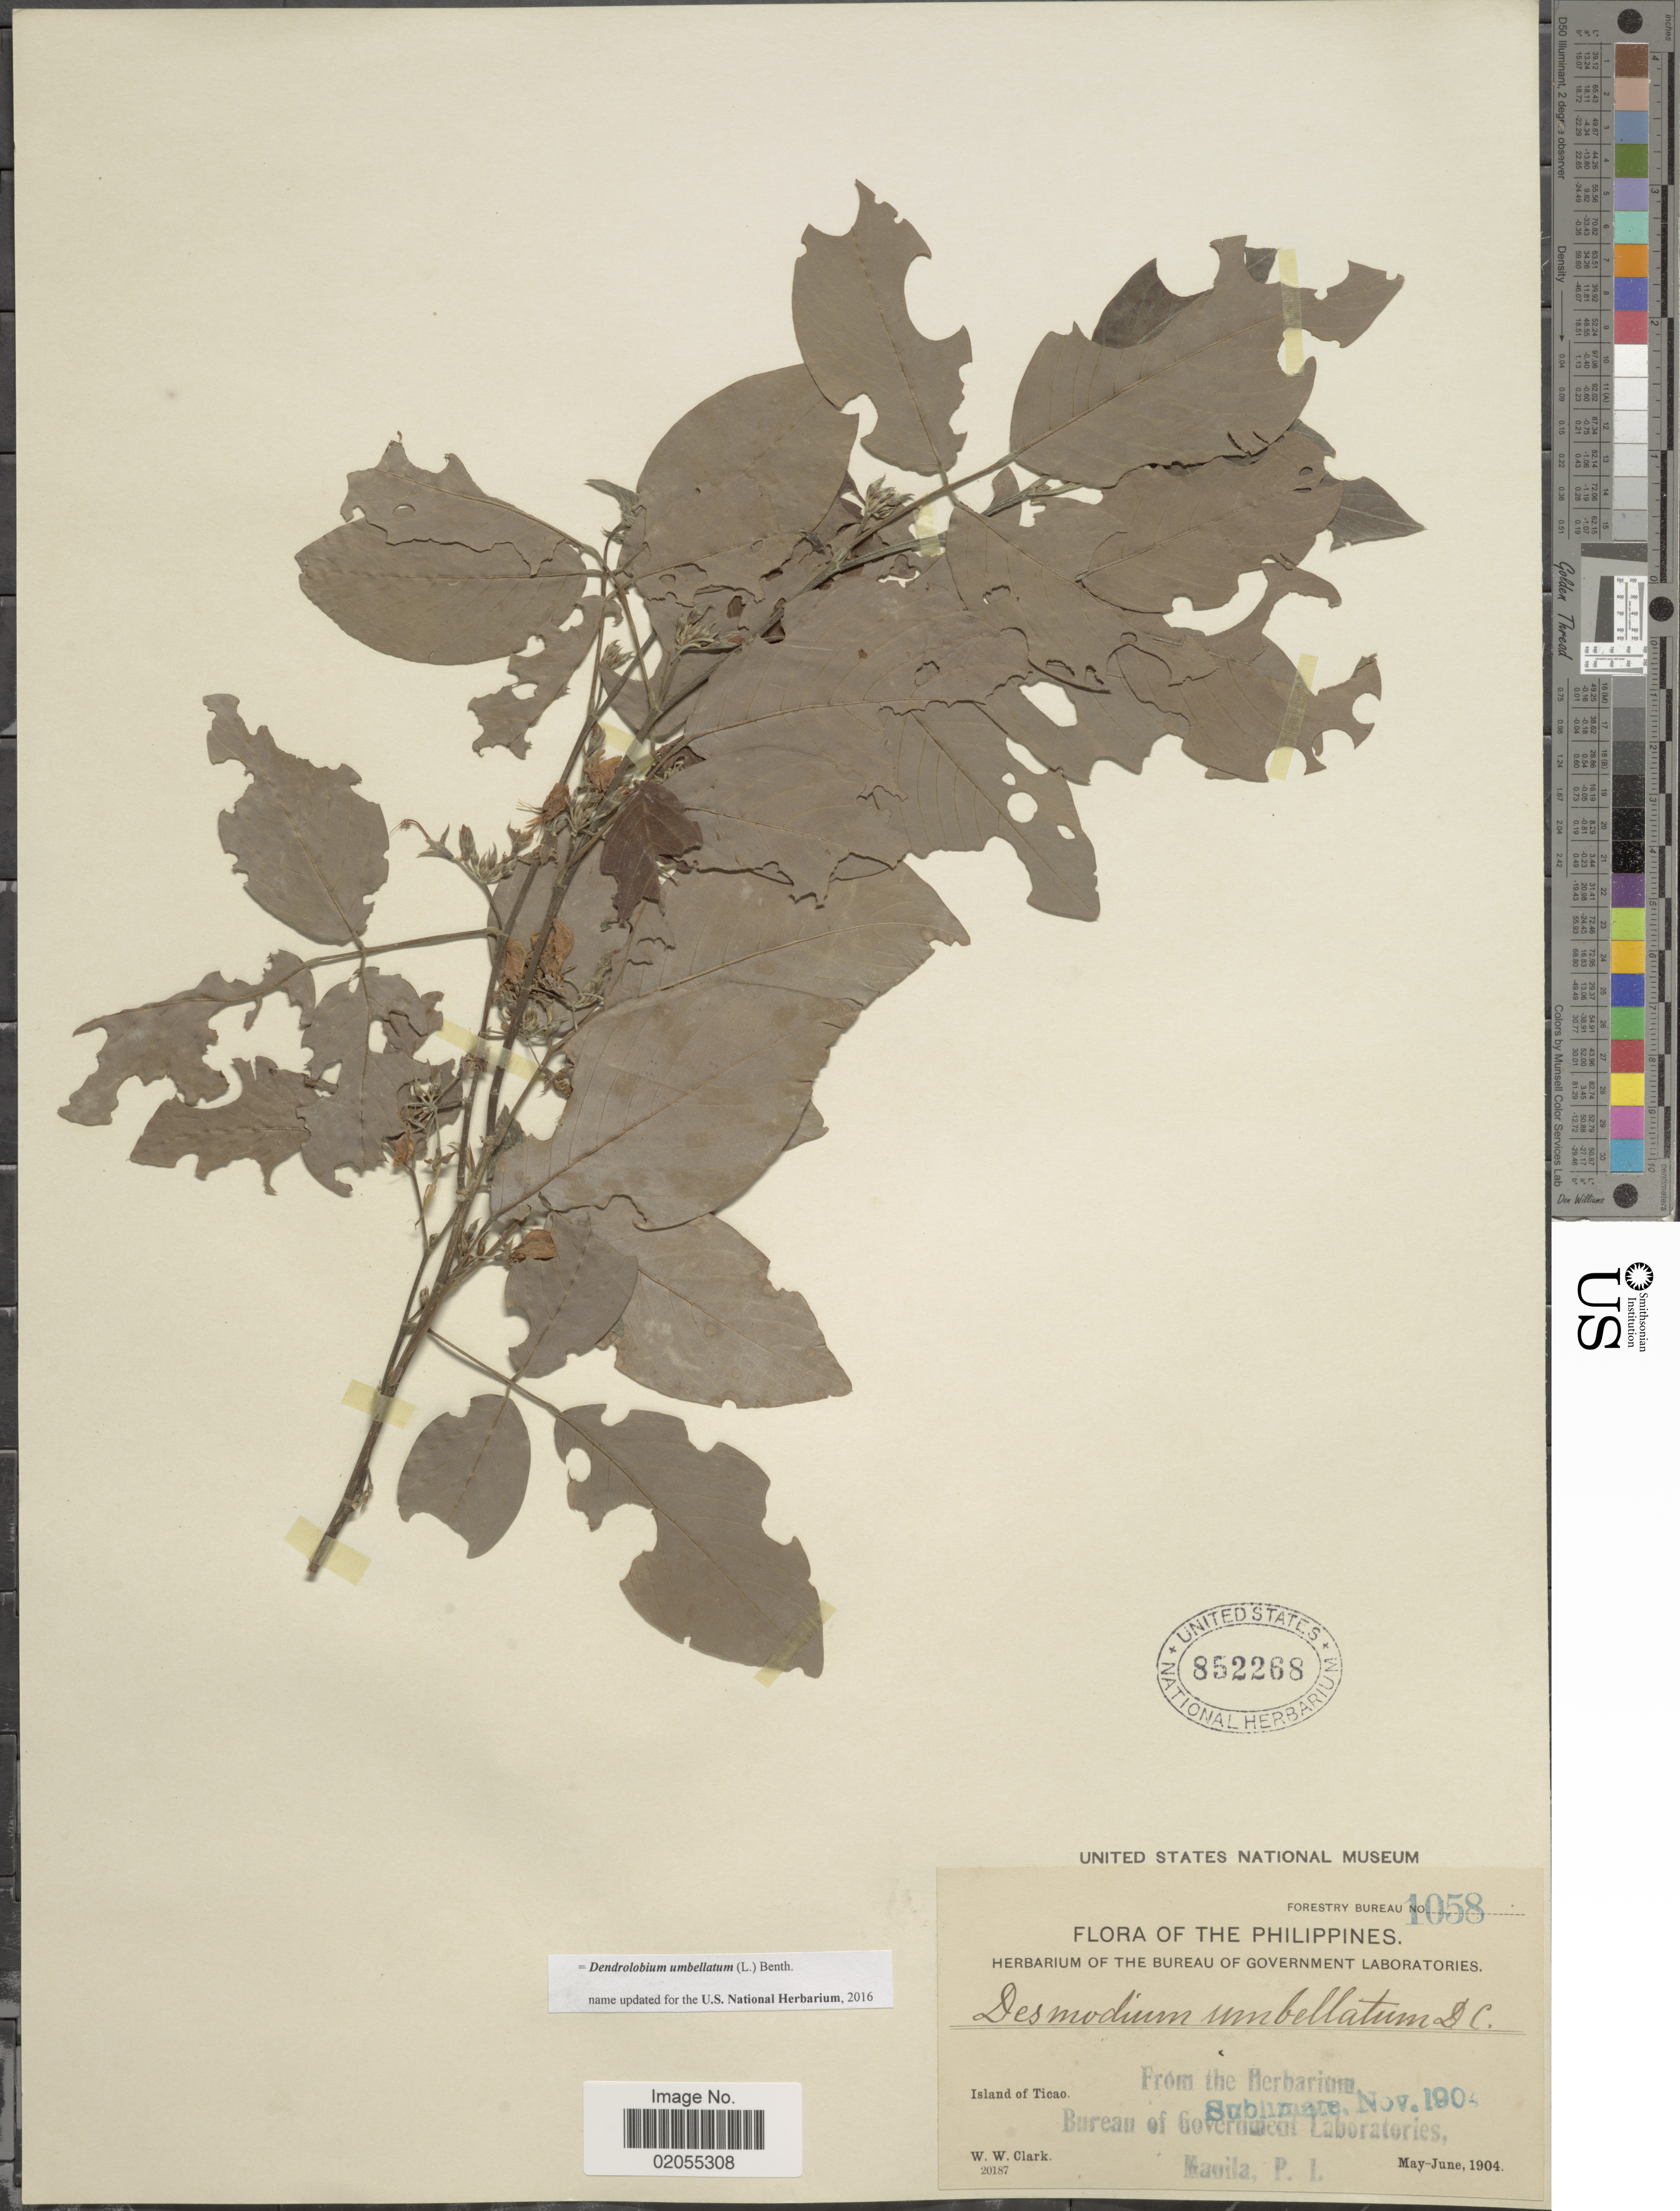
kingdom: Plantae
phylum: Tracheophyta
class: Magnoliopsida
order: Fabales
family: Fabaceae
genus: Dendrolobium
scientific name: Dendrolobium umbellatum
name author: (L.) Benth.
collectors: W. W. Clark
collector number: Forestry Bureau 1058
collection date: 1904-05/1904-06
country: Philippines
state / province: Bicol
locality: Island of Ticao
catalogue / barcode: US 852268